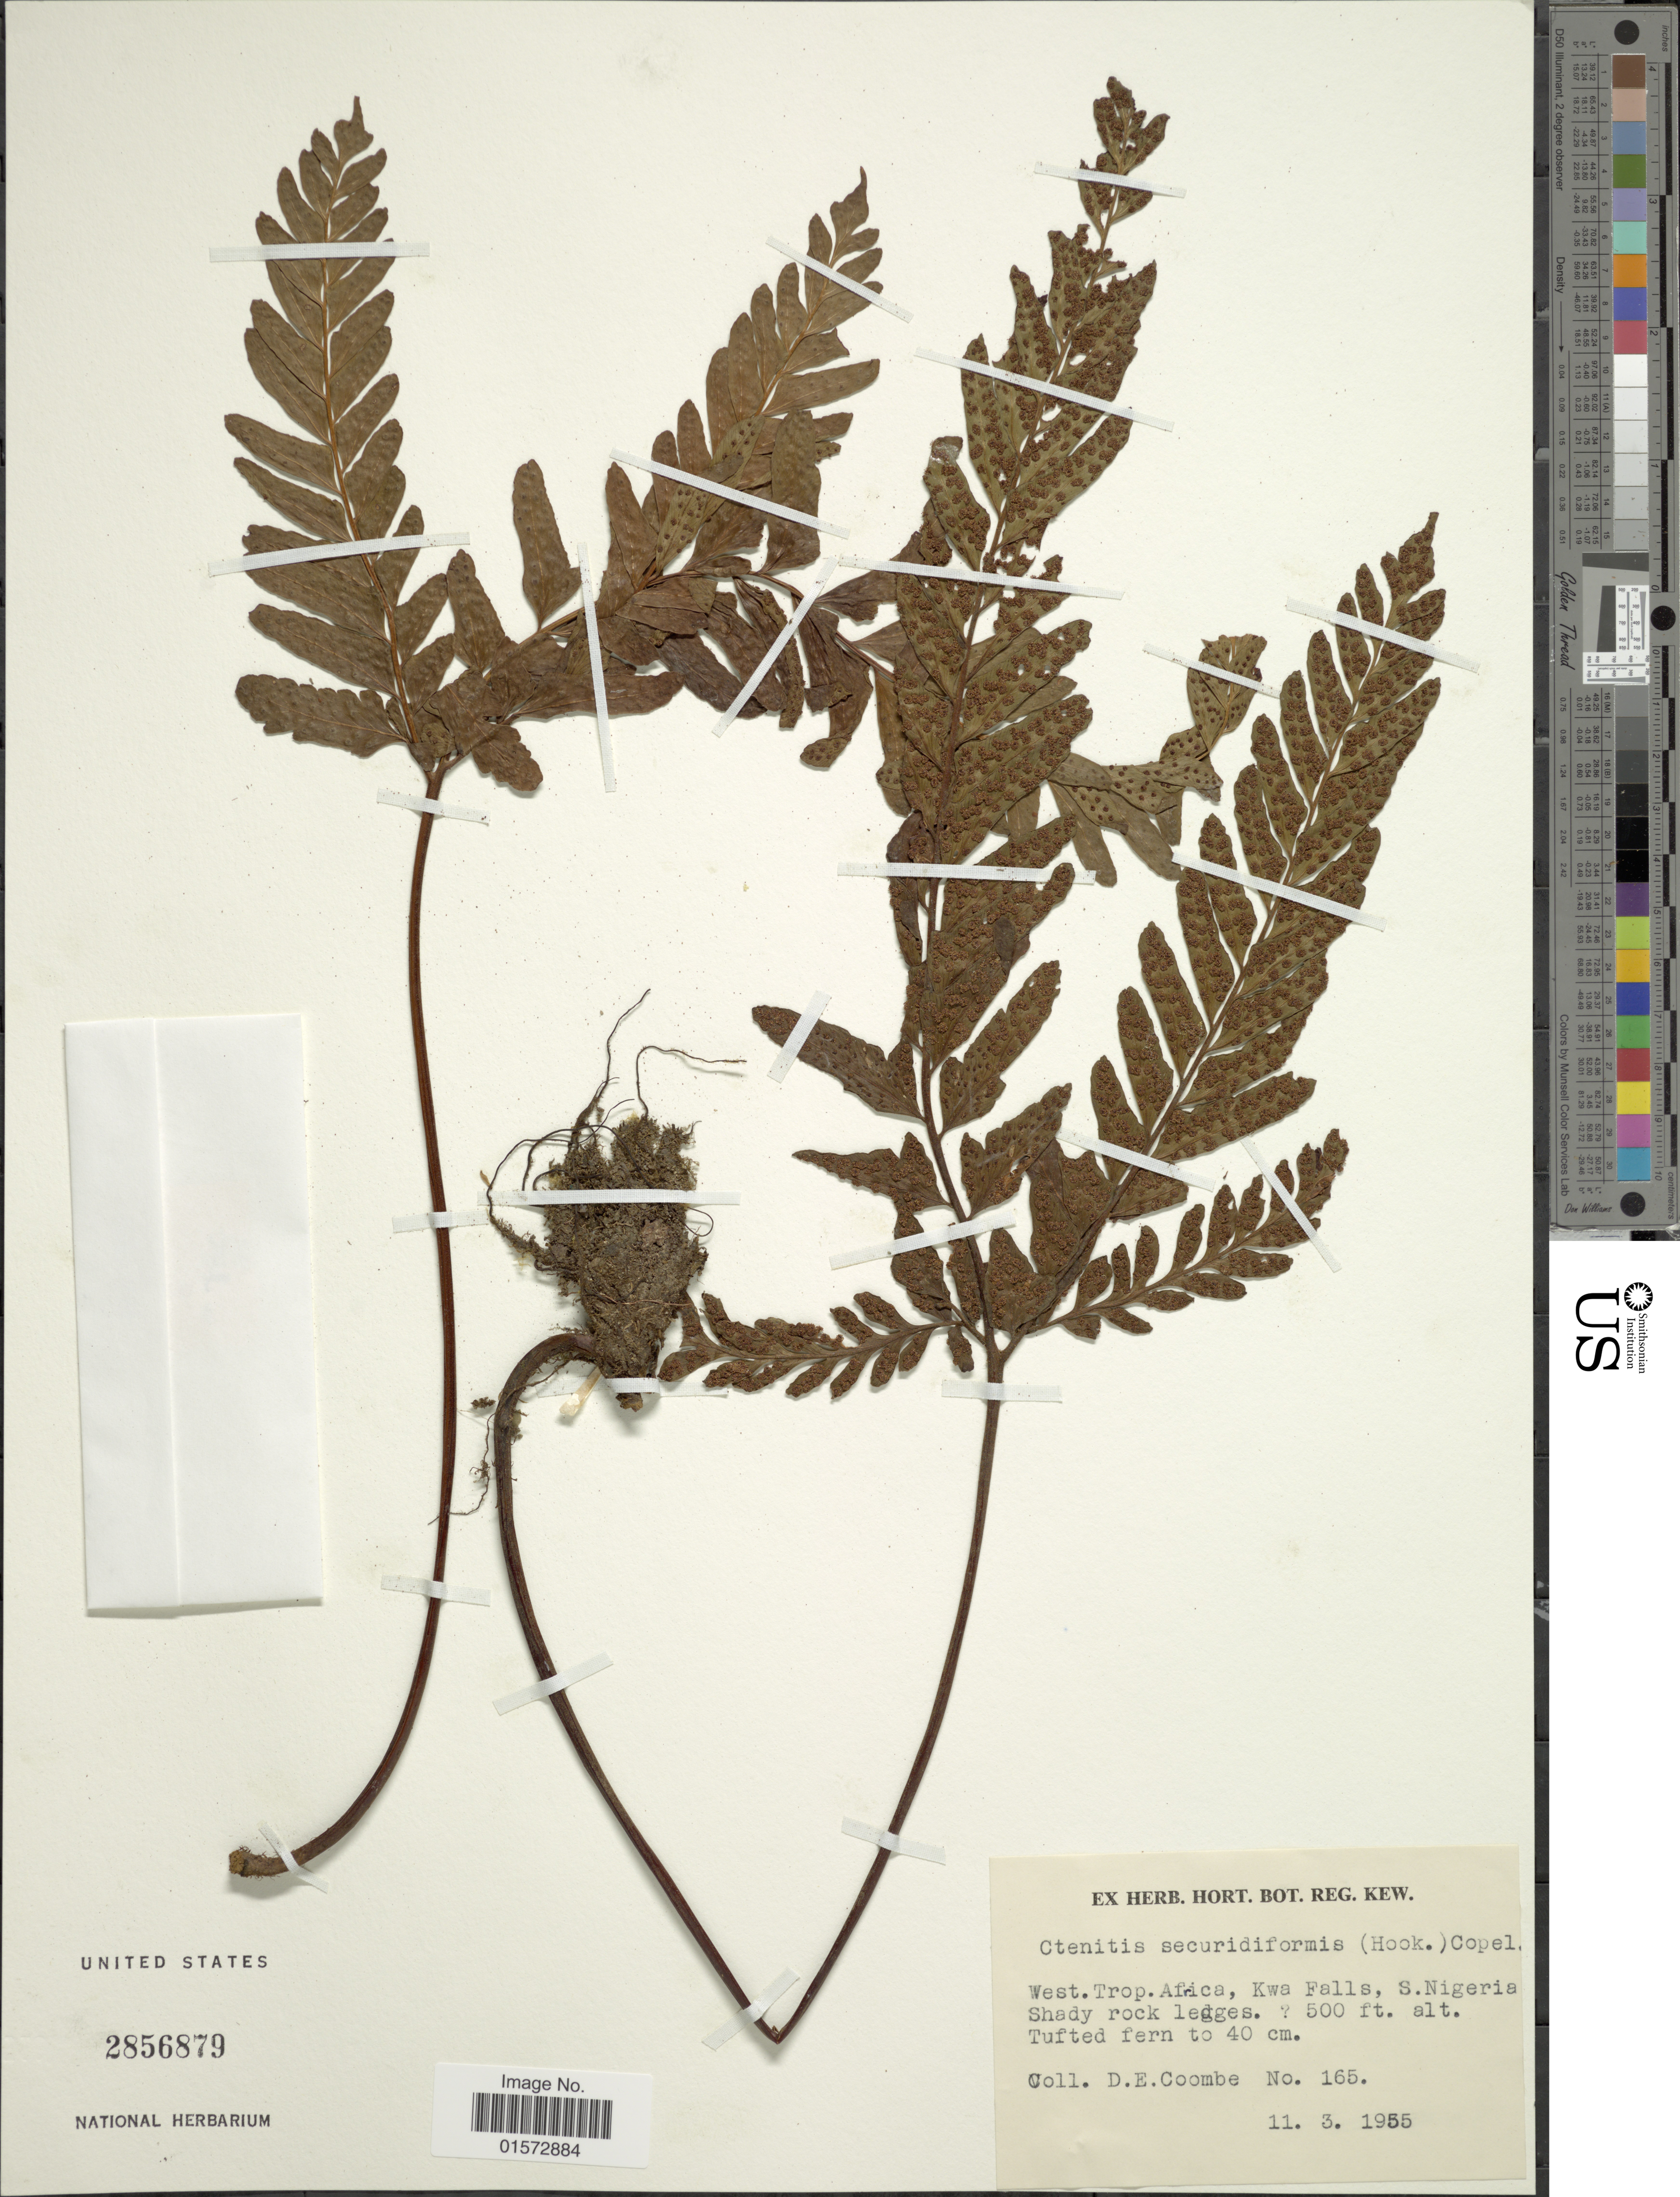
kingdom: Plantae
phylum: Tracheophyta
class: Polypodiopsida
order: Polypodiales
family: Tectariaceae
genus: Triplophyllum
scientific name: Triplophyllum securidiforme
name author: (Hook.)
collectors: D. Coombe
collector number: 165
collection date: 1955-03-11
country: Nigeria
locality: West. Trop. Africa, Kwa Falls, S. Nigeria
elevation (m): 152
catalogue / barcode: US 2856879